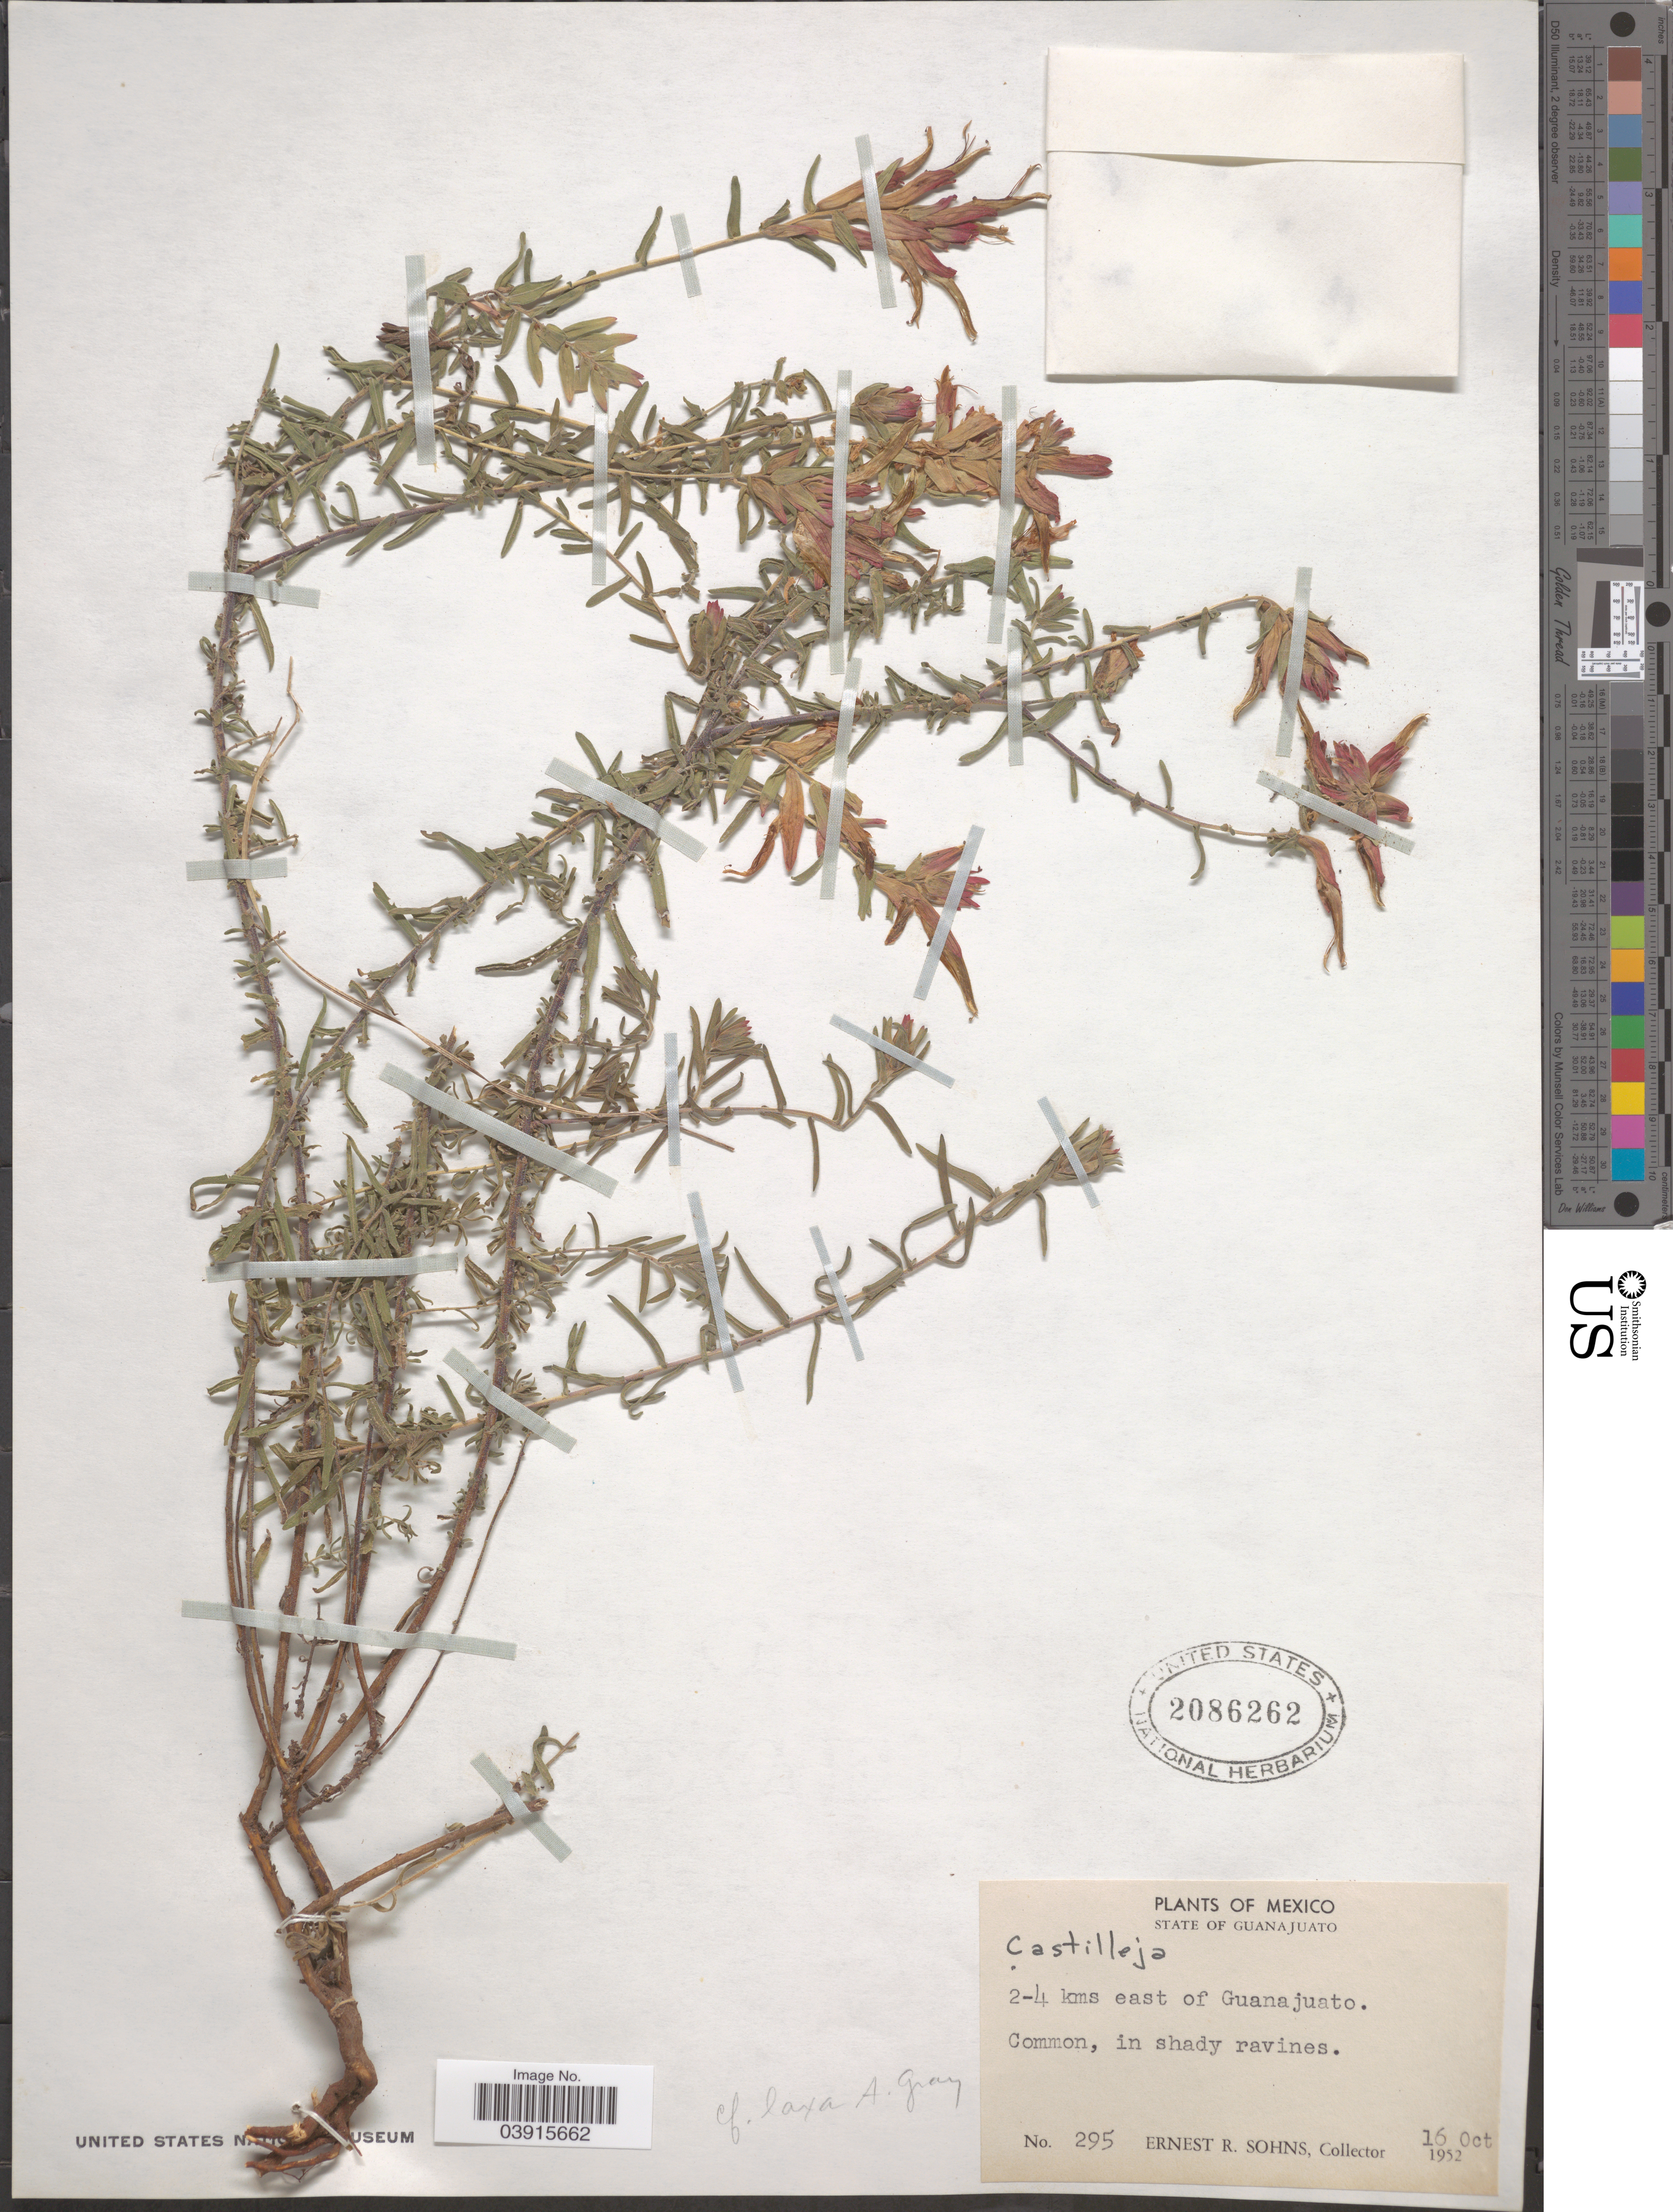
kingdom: Plantae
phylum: Tracheophyta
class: Magnoliopsida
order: Lamiales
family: Orobanchaceae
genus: Castilleja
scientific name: Castilleja tenuiflora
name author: Benth.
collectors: E. R. Sohns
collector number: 295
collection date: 1952-10-16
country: Mexico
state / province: Guanajuato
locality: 2-4 kms east of Guanajuato.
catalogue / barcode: US 2086262